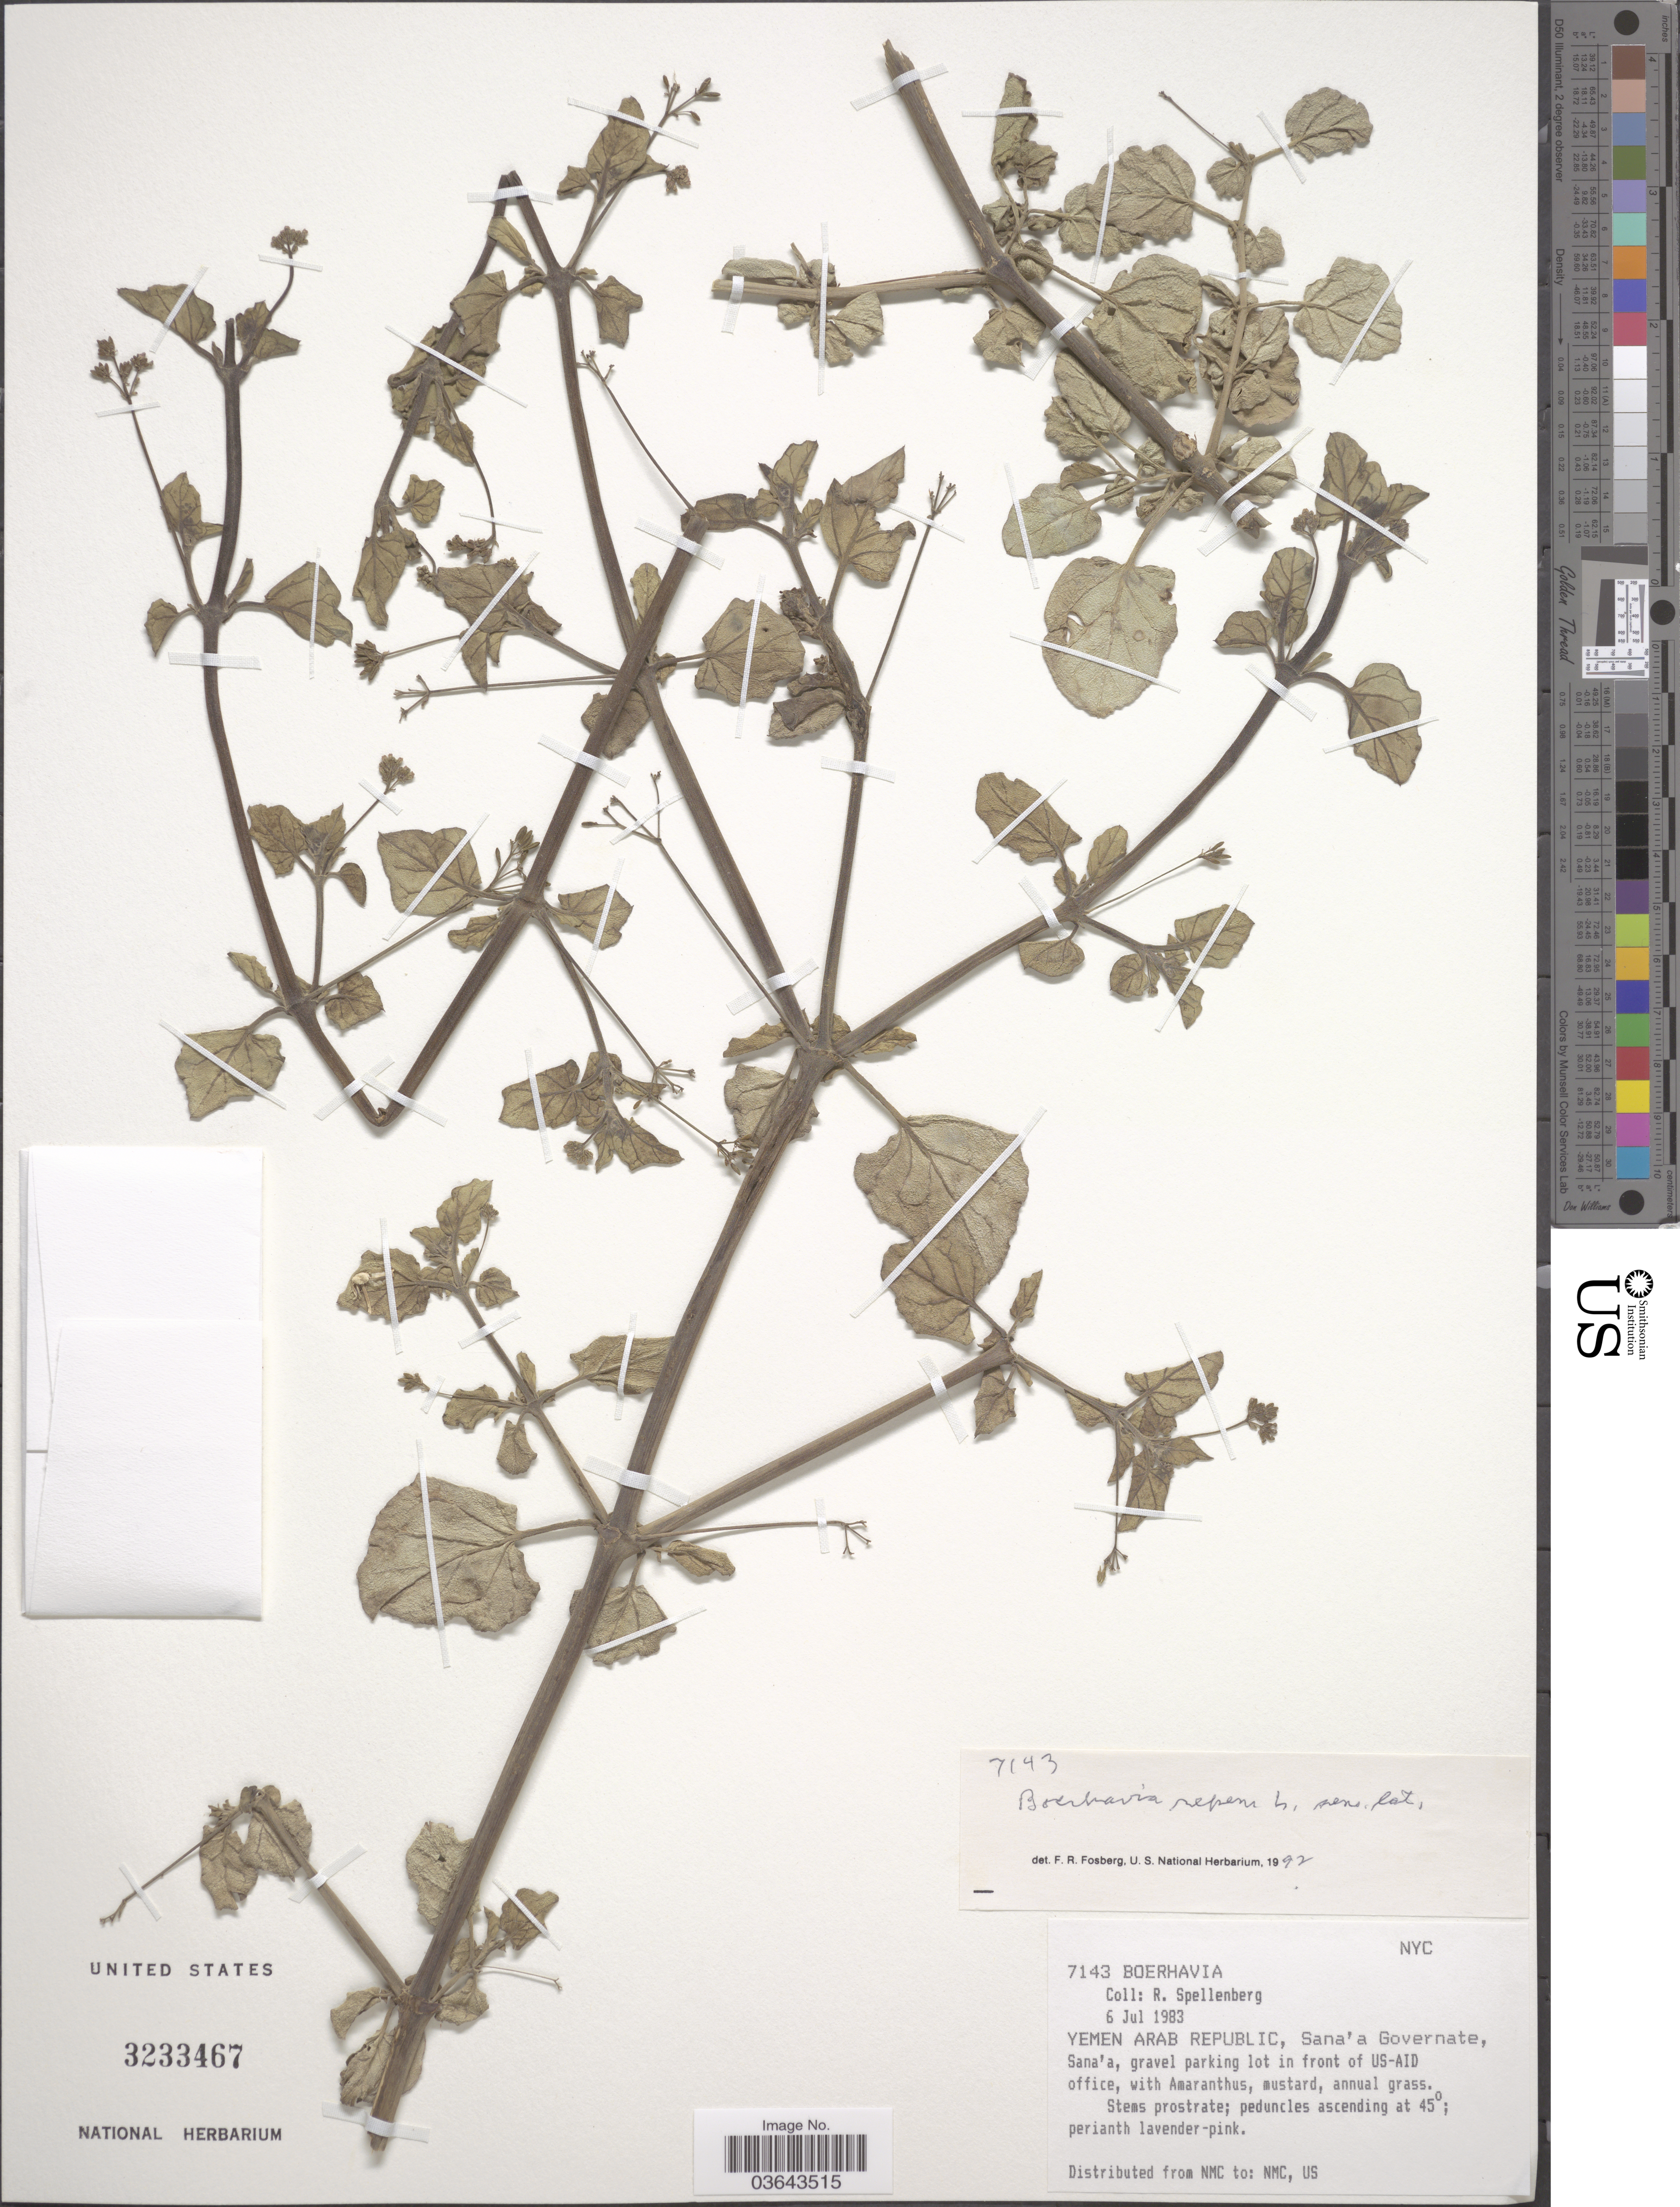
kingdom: Plantae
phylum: Tracheophyta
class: Magnoliopsida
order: Caryophyllales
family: Nyctaginaceae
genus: Boerhavia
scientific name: Boerhavia repens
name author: L.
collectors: R. Spellenberg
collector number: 7143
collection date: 1983-07-06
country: Yemen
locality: Arab Republic, Sana'a Governate Sana'a, gravel parking lot in front of US-AID office.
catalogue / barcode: US 3233467